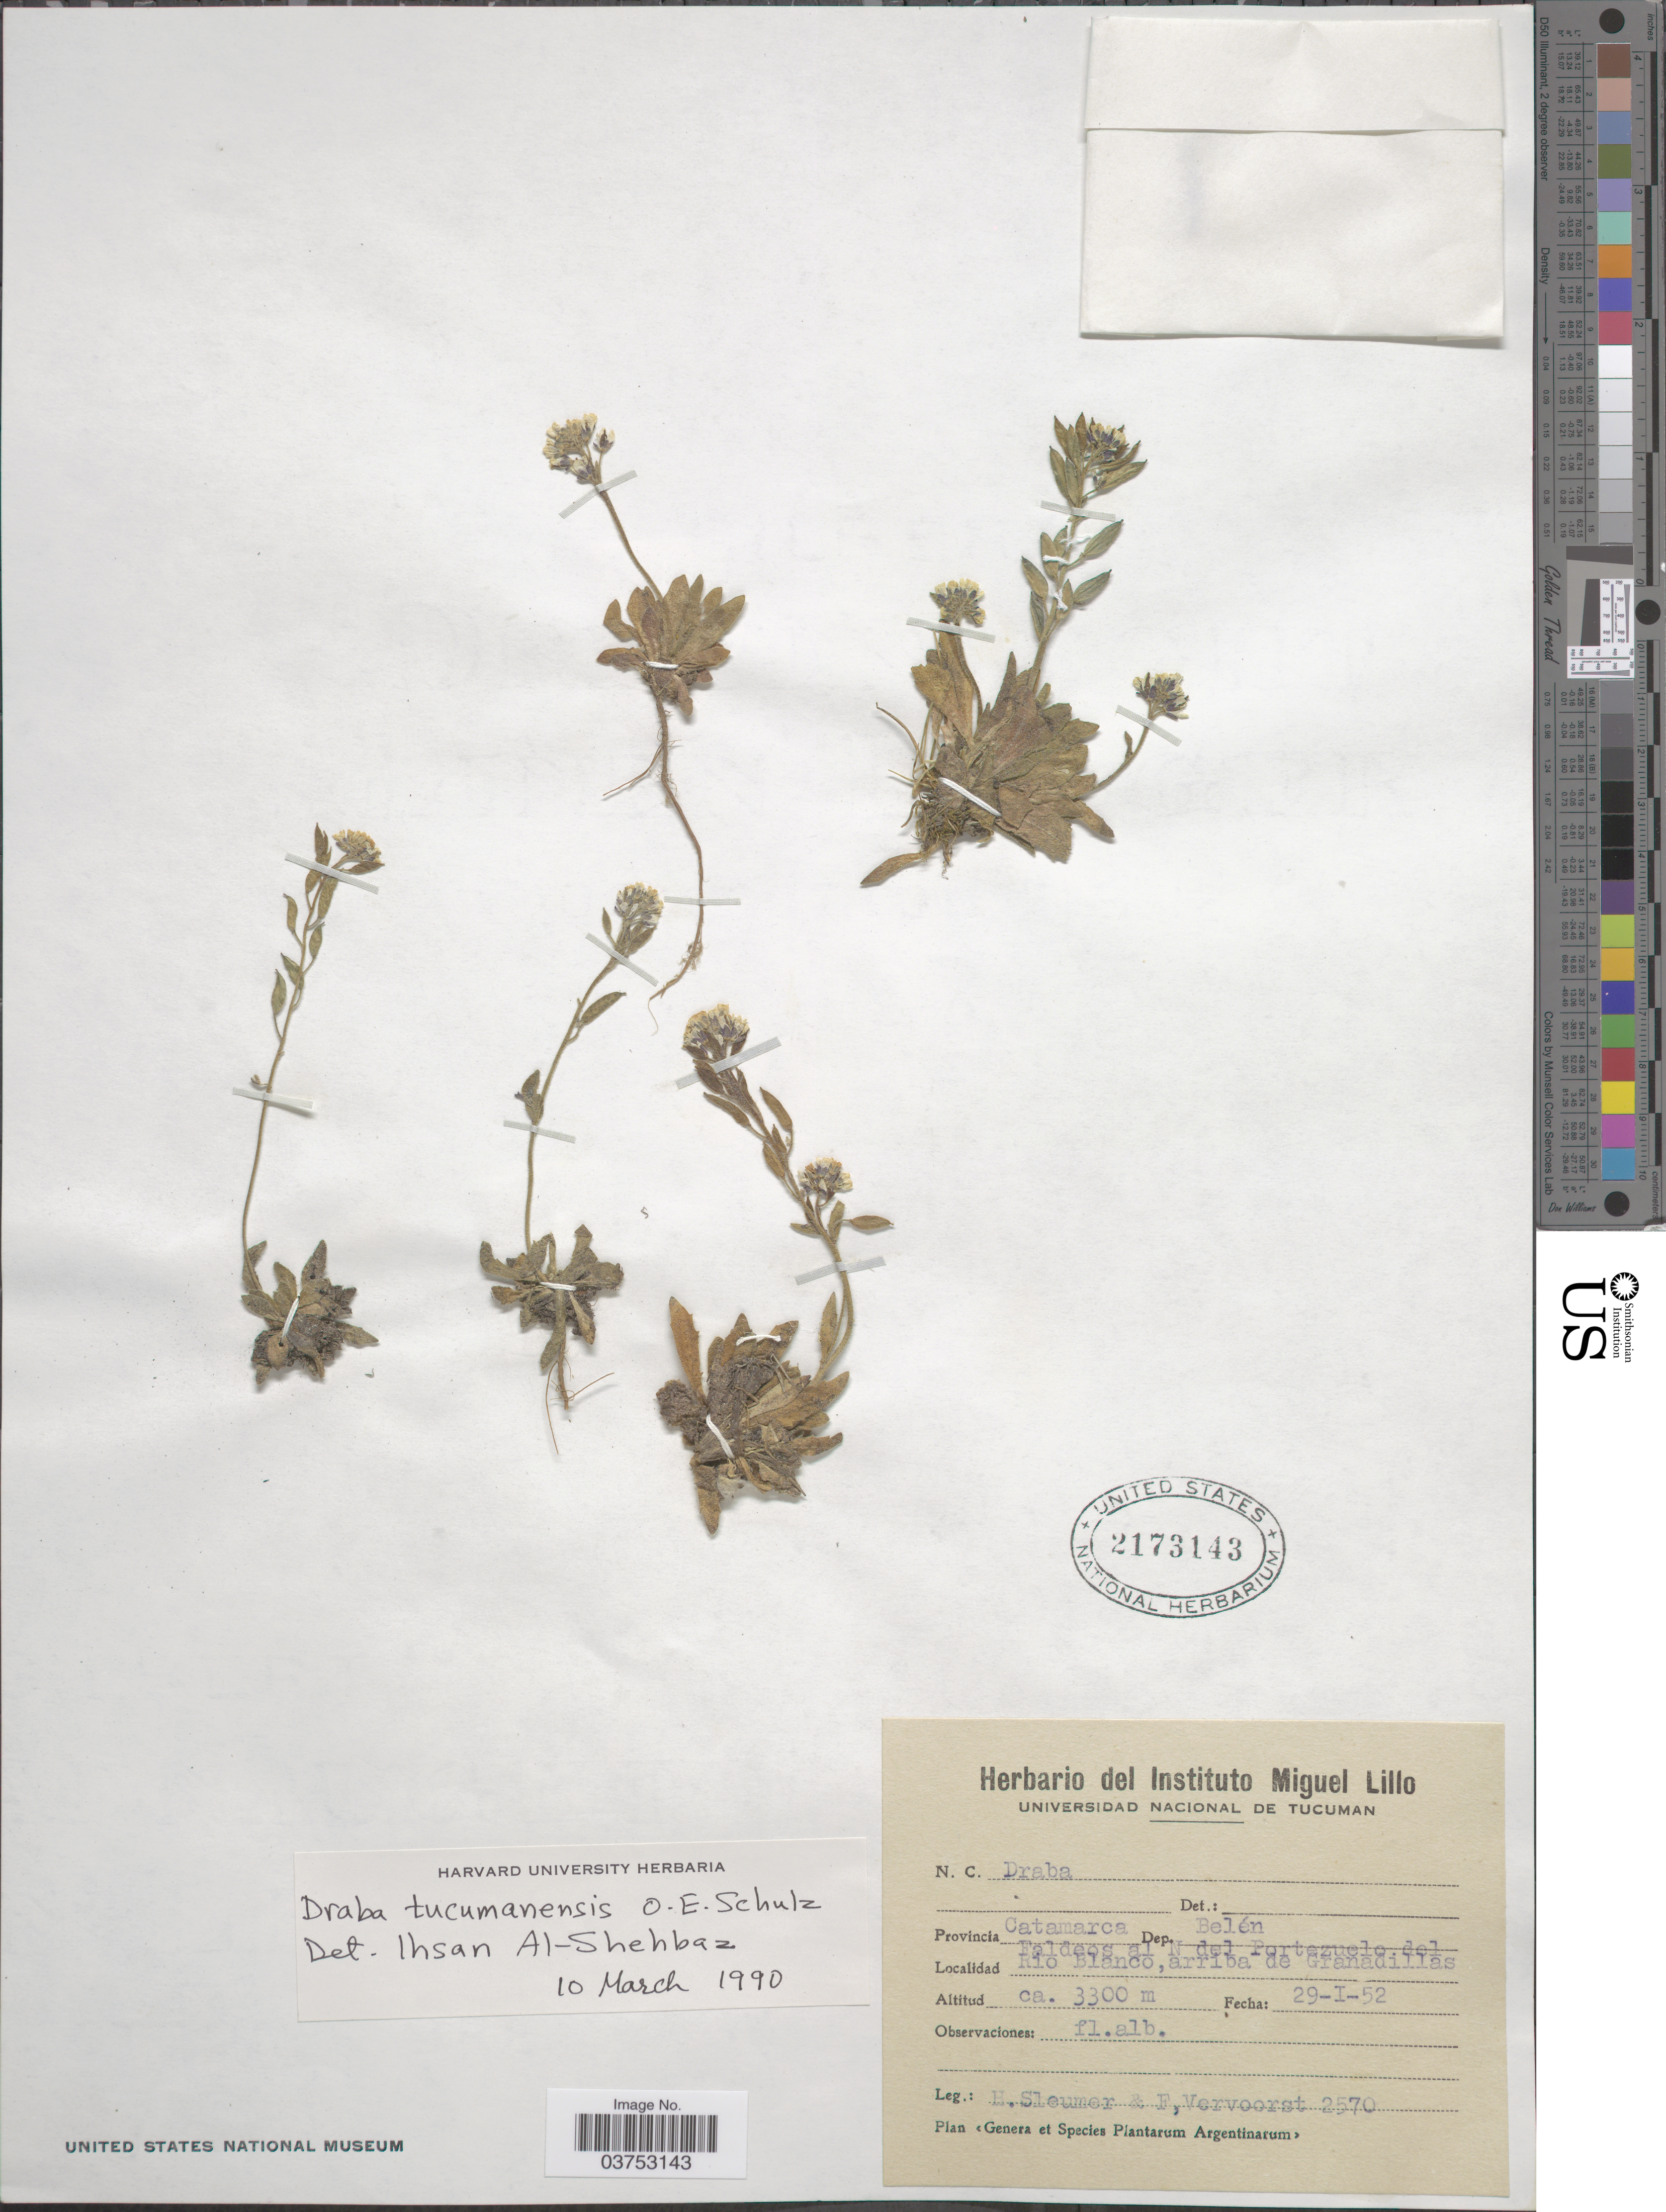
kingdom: Plantae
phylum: Tracheophyta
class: Magnoliopsida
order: Brassicales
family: Brassicaceae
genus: Draba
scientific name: Draba tucumanensis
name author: O.E. Schulz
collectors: H. O. Sleumer & F. Vervoorst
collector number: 2570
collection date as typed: Transcribed d/m/y: 29/1/52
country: Argentina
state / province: Catamarca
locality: Dep. Belén. Faldeos al N del Portezuelo del Rio Blanco, arriba de Granadillas.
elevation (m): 3300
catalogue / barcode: US 2173143